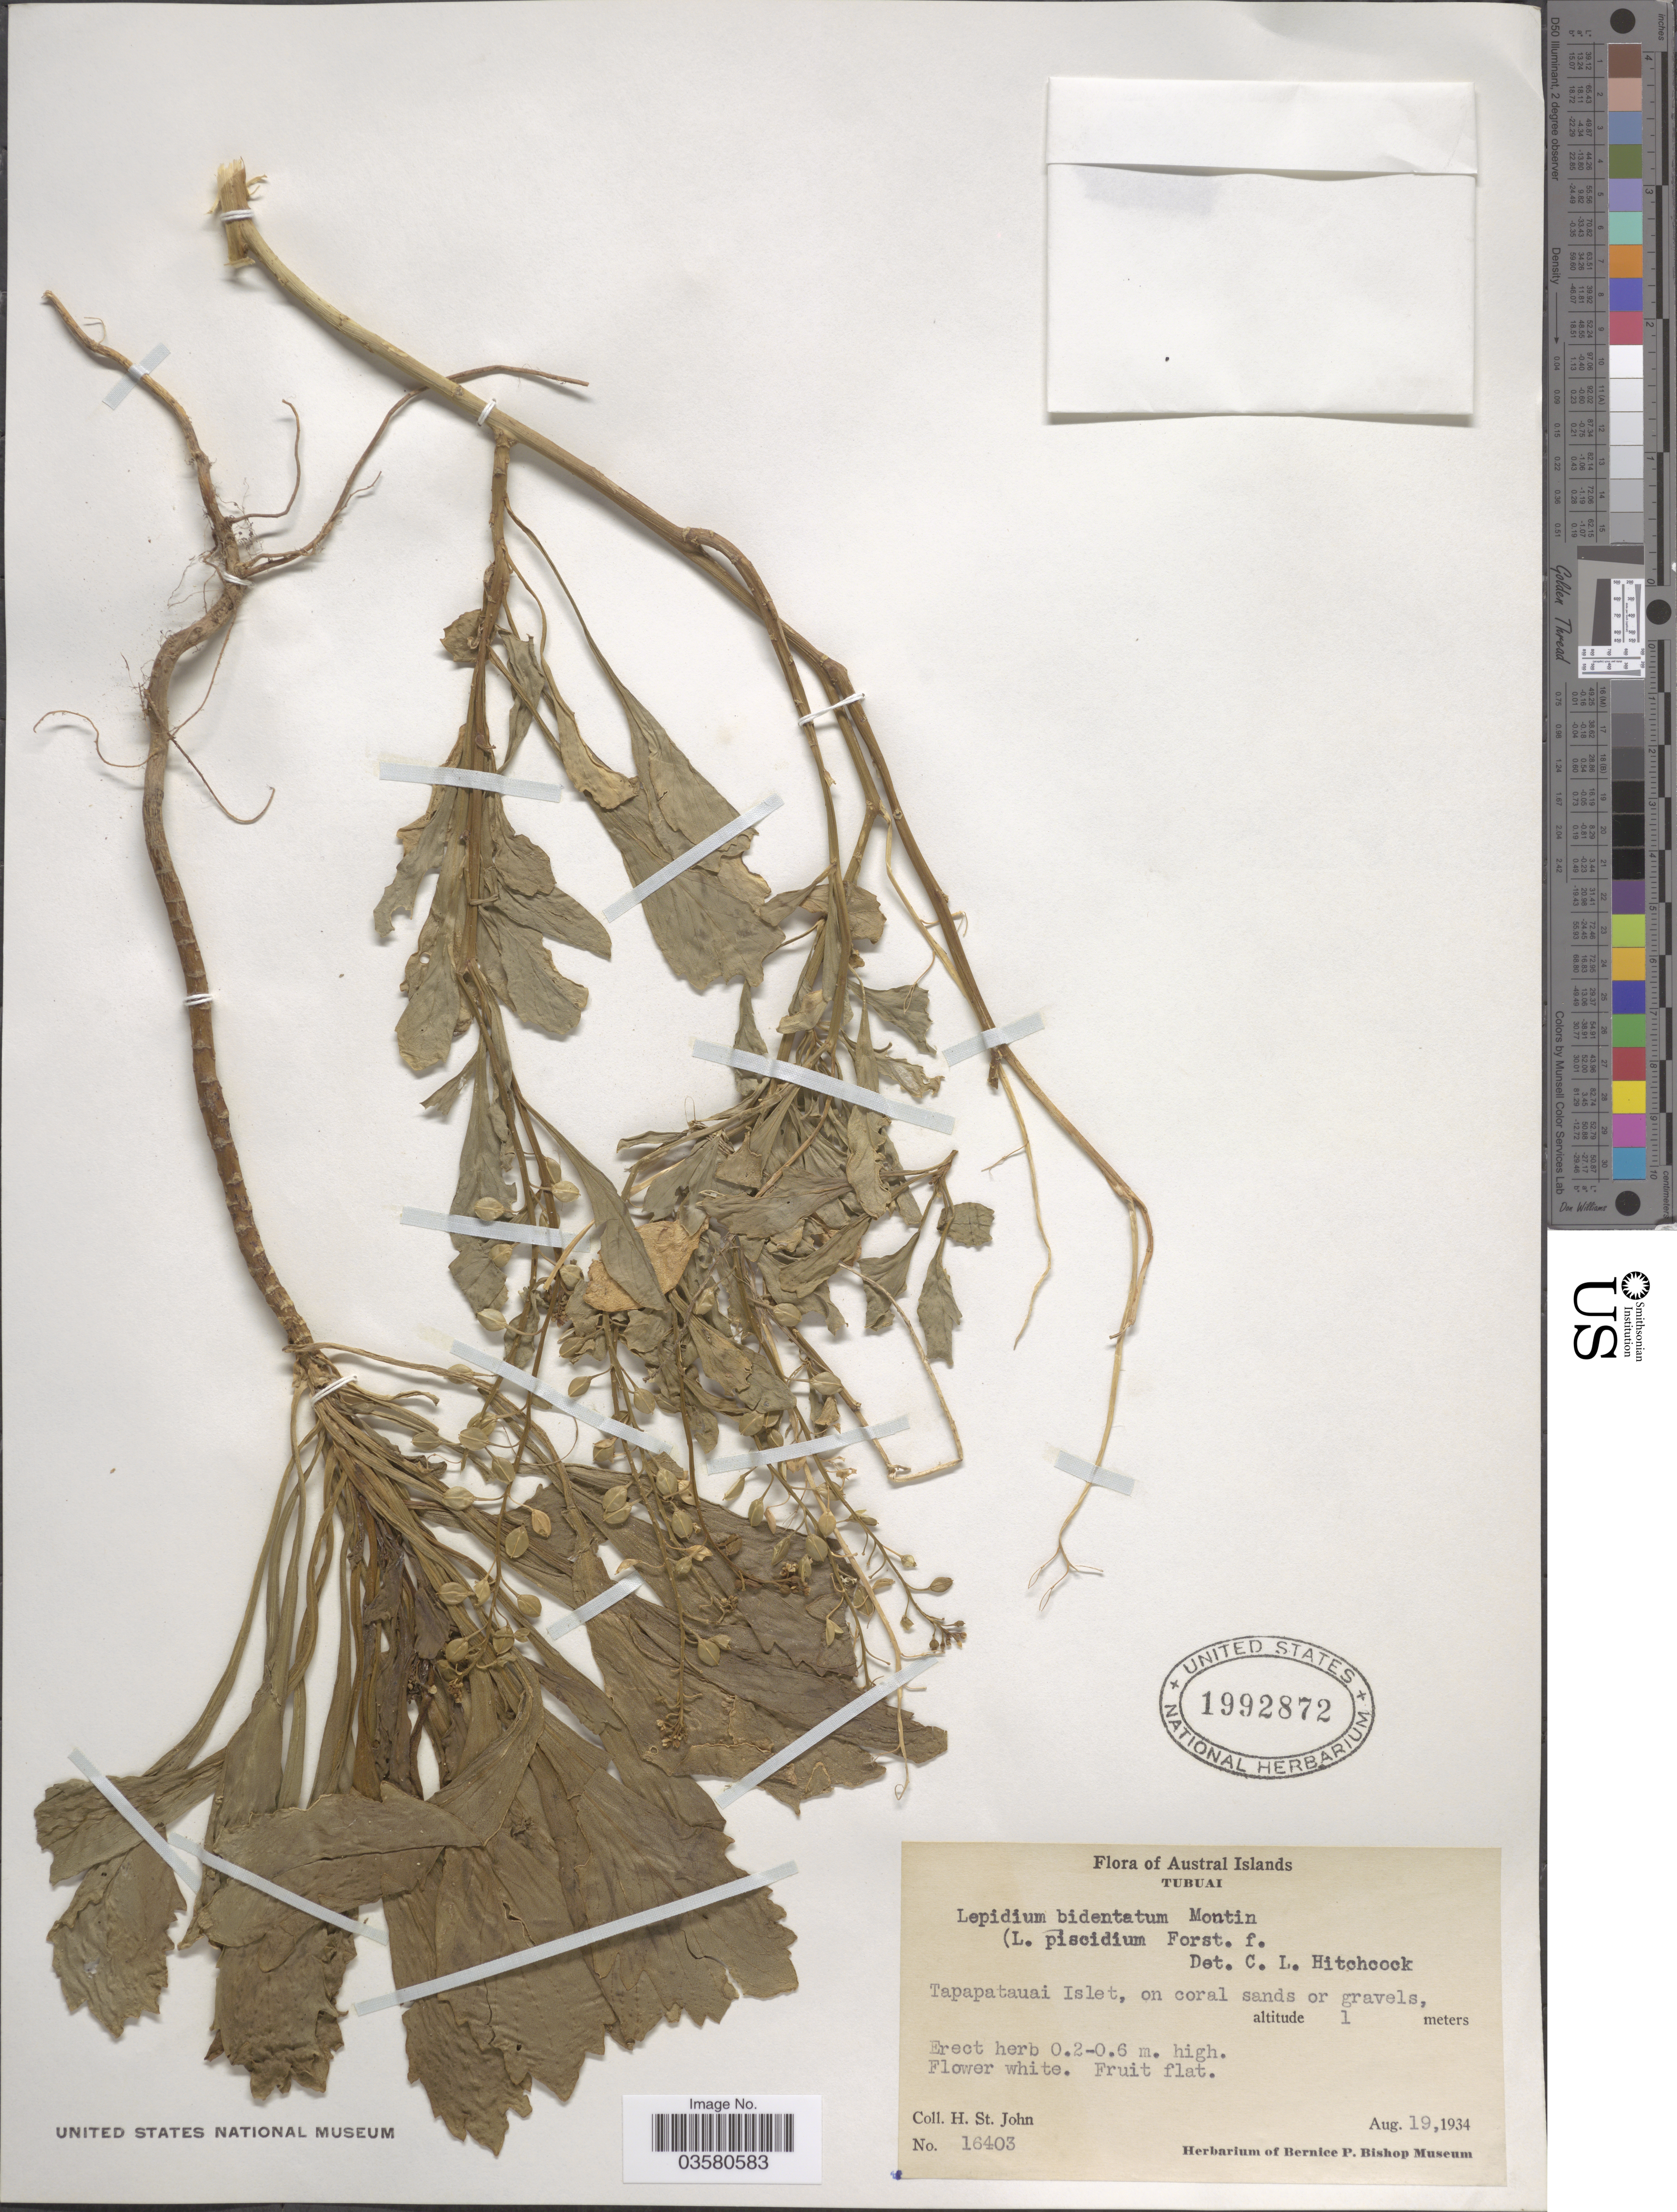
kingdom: Plantae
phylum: Tracheophyta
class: Magnoliopsida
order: Brassicales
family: Brassicaceae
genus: Lepidium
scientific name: Lepidium bidentatum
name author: Montin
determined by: Al-Shehbaz, I. A., (MO), Missouri Botanical Garden (UNITED STATES)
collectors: H. St. John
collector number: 16403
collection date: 1934-08-19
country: French Polynesia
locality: Austral Islands. Tubuai. Tapapatauai Islet.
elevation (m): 1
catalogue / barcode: US 1992872